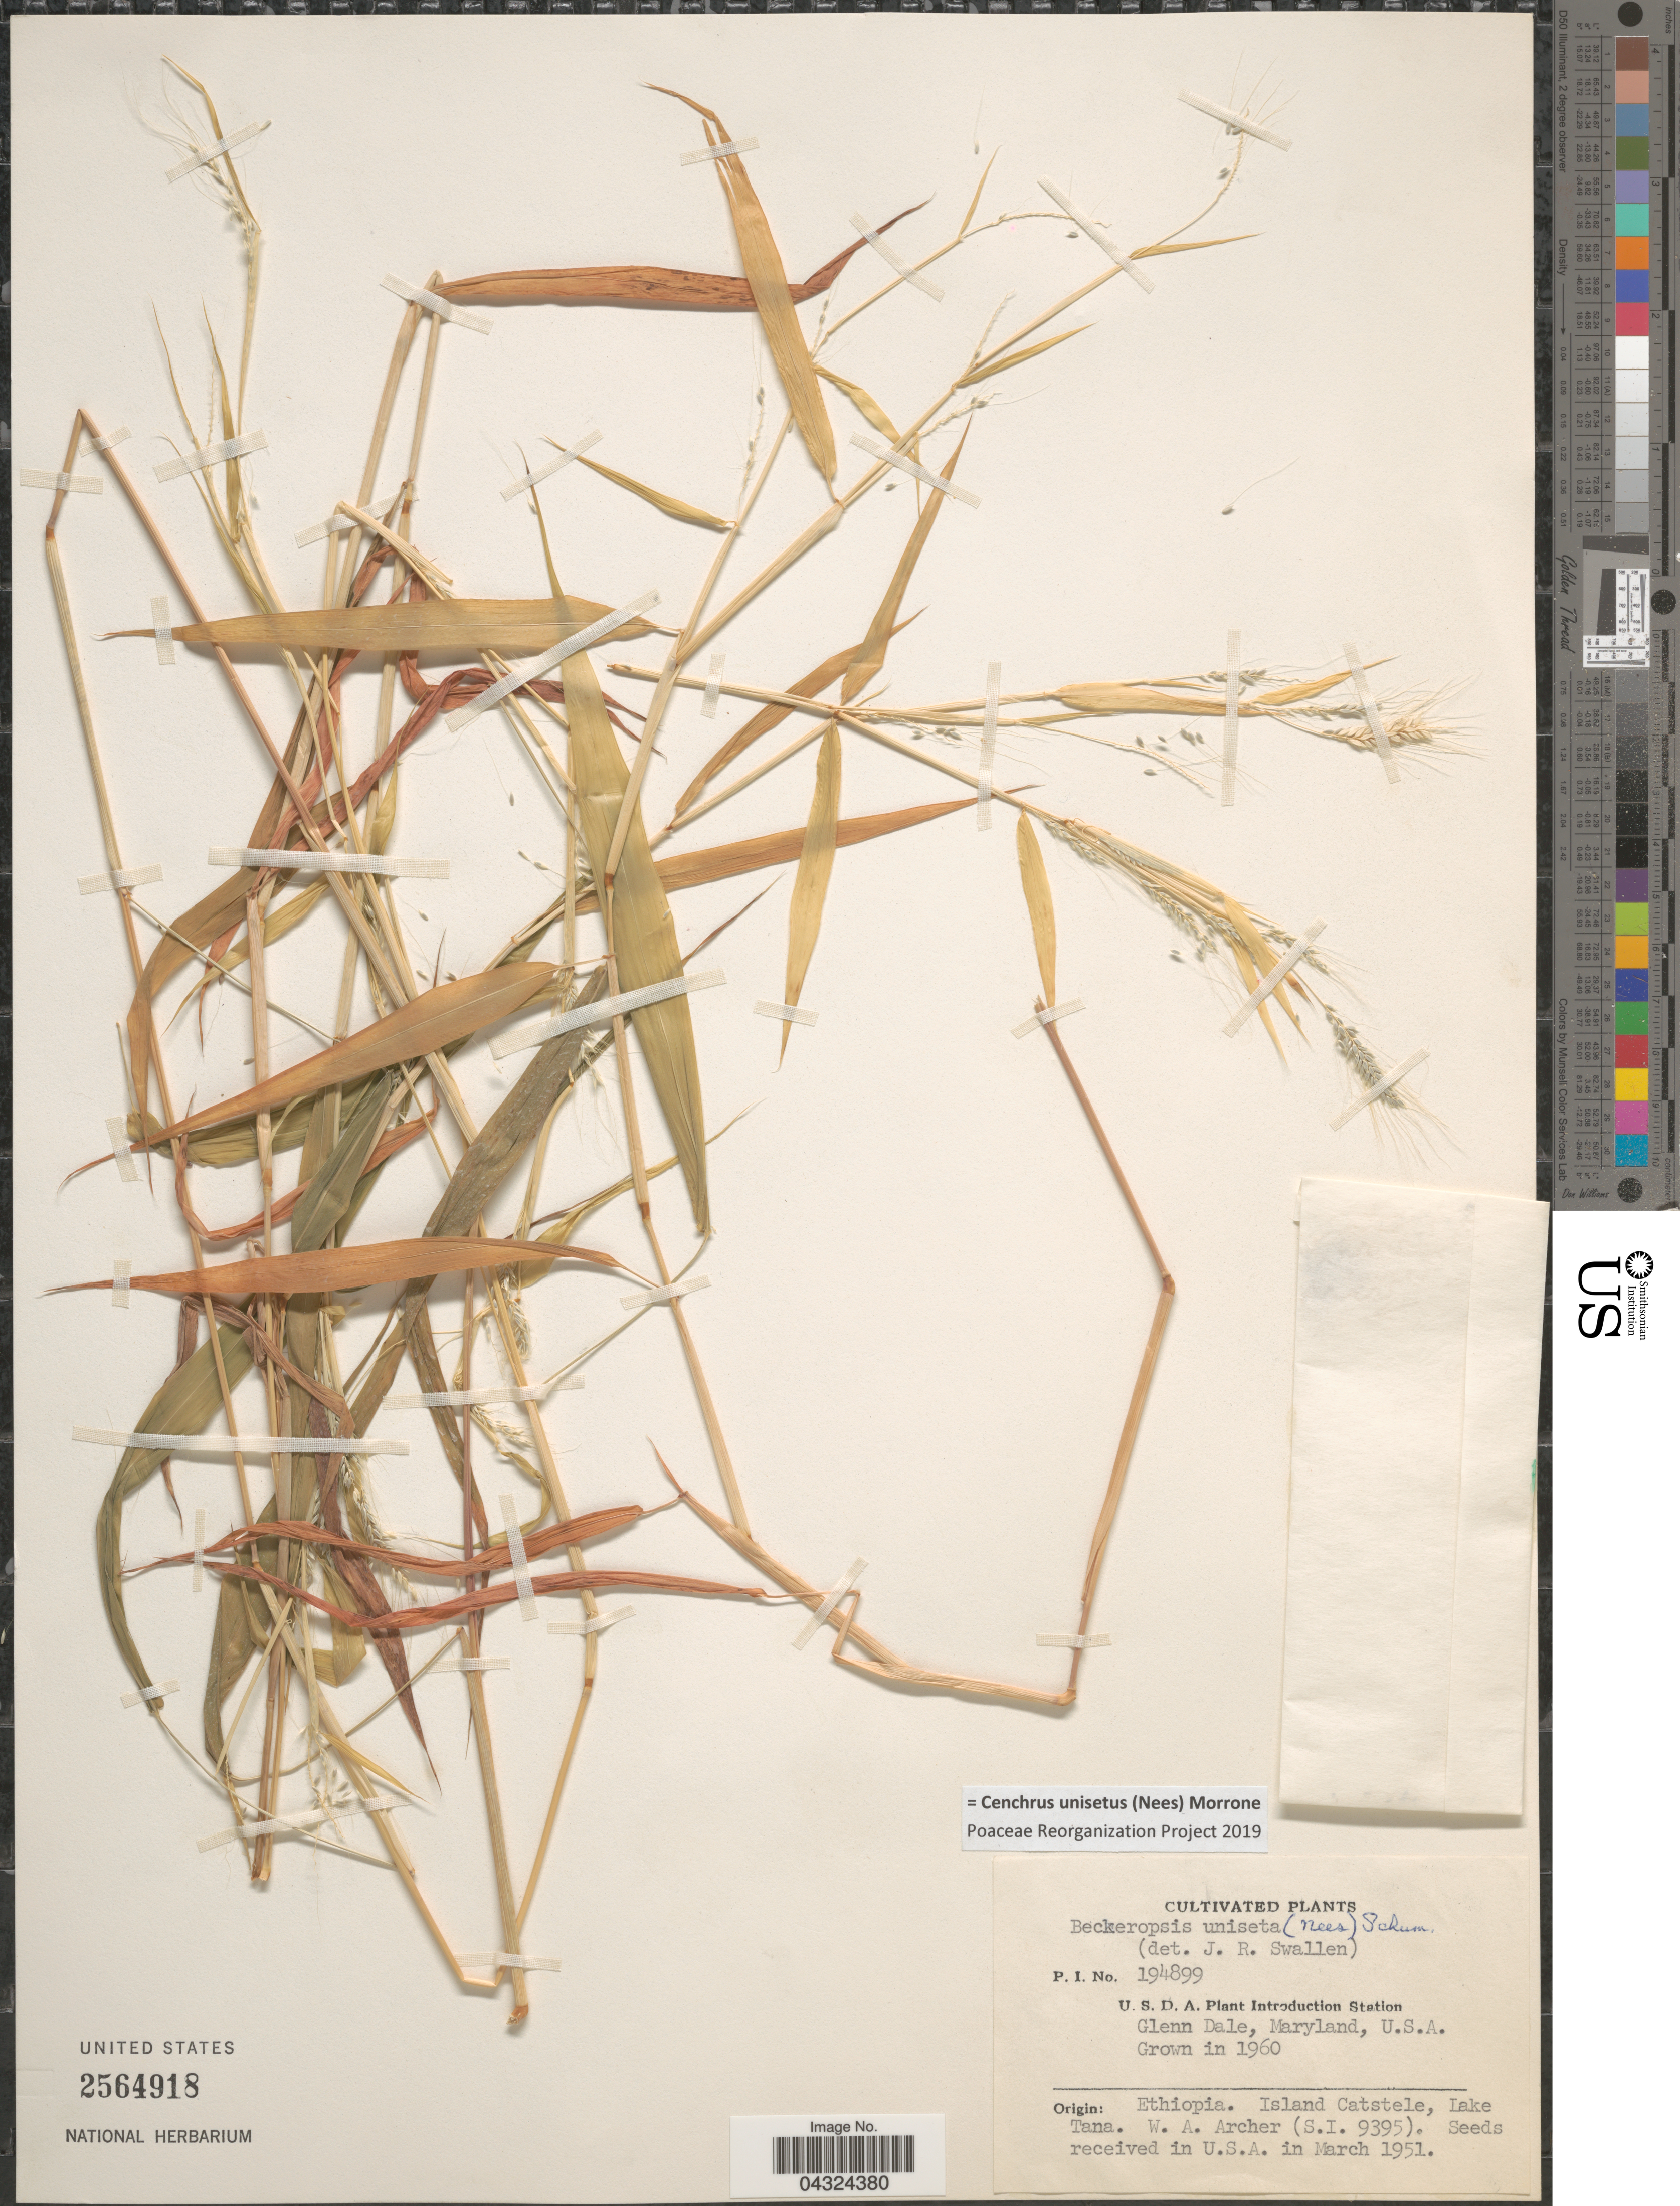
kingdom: Plantae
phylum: Tracheophyta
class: Liliopsida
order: Poales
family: Poaceae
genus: Cenchrus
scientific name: Cenchrus unisetus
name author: (Nees) Morrone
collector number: PI194899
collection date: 1960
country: United States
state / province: Maryland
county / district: Prince George's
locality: U.S.D.A. Plant Introduction Station. Glenn Dale.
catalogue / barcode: US 2564918